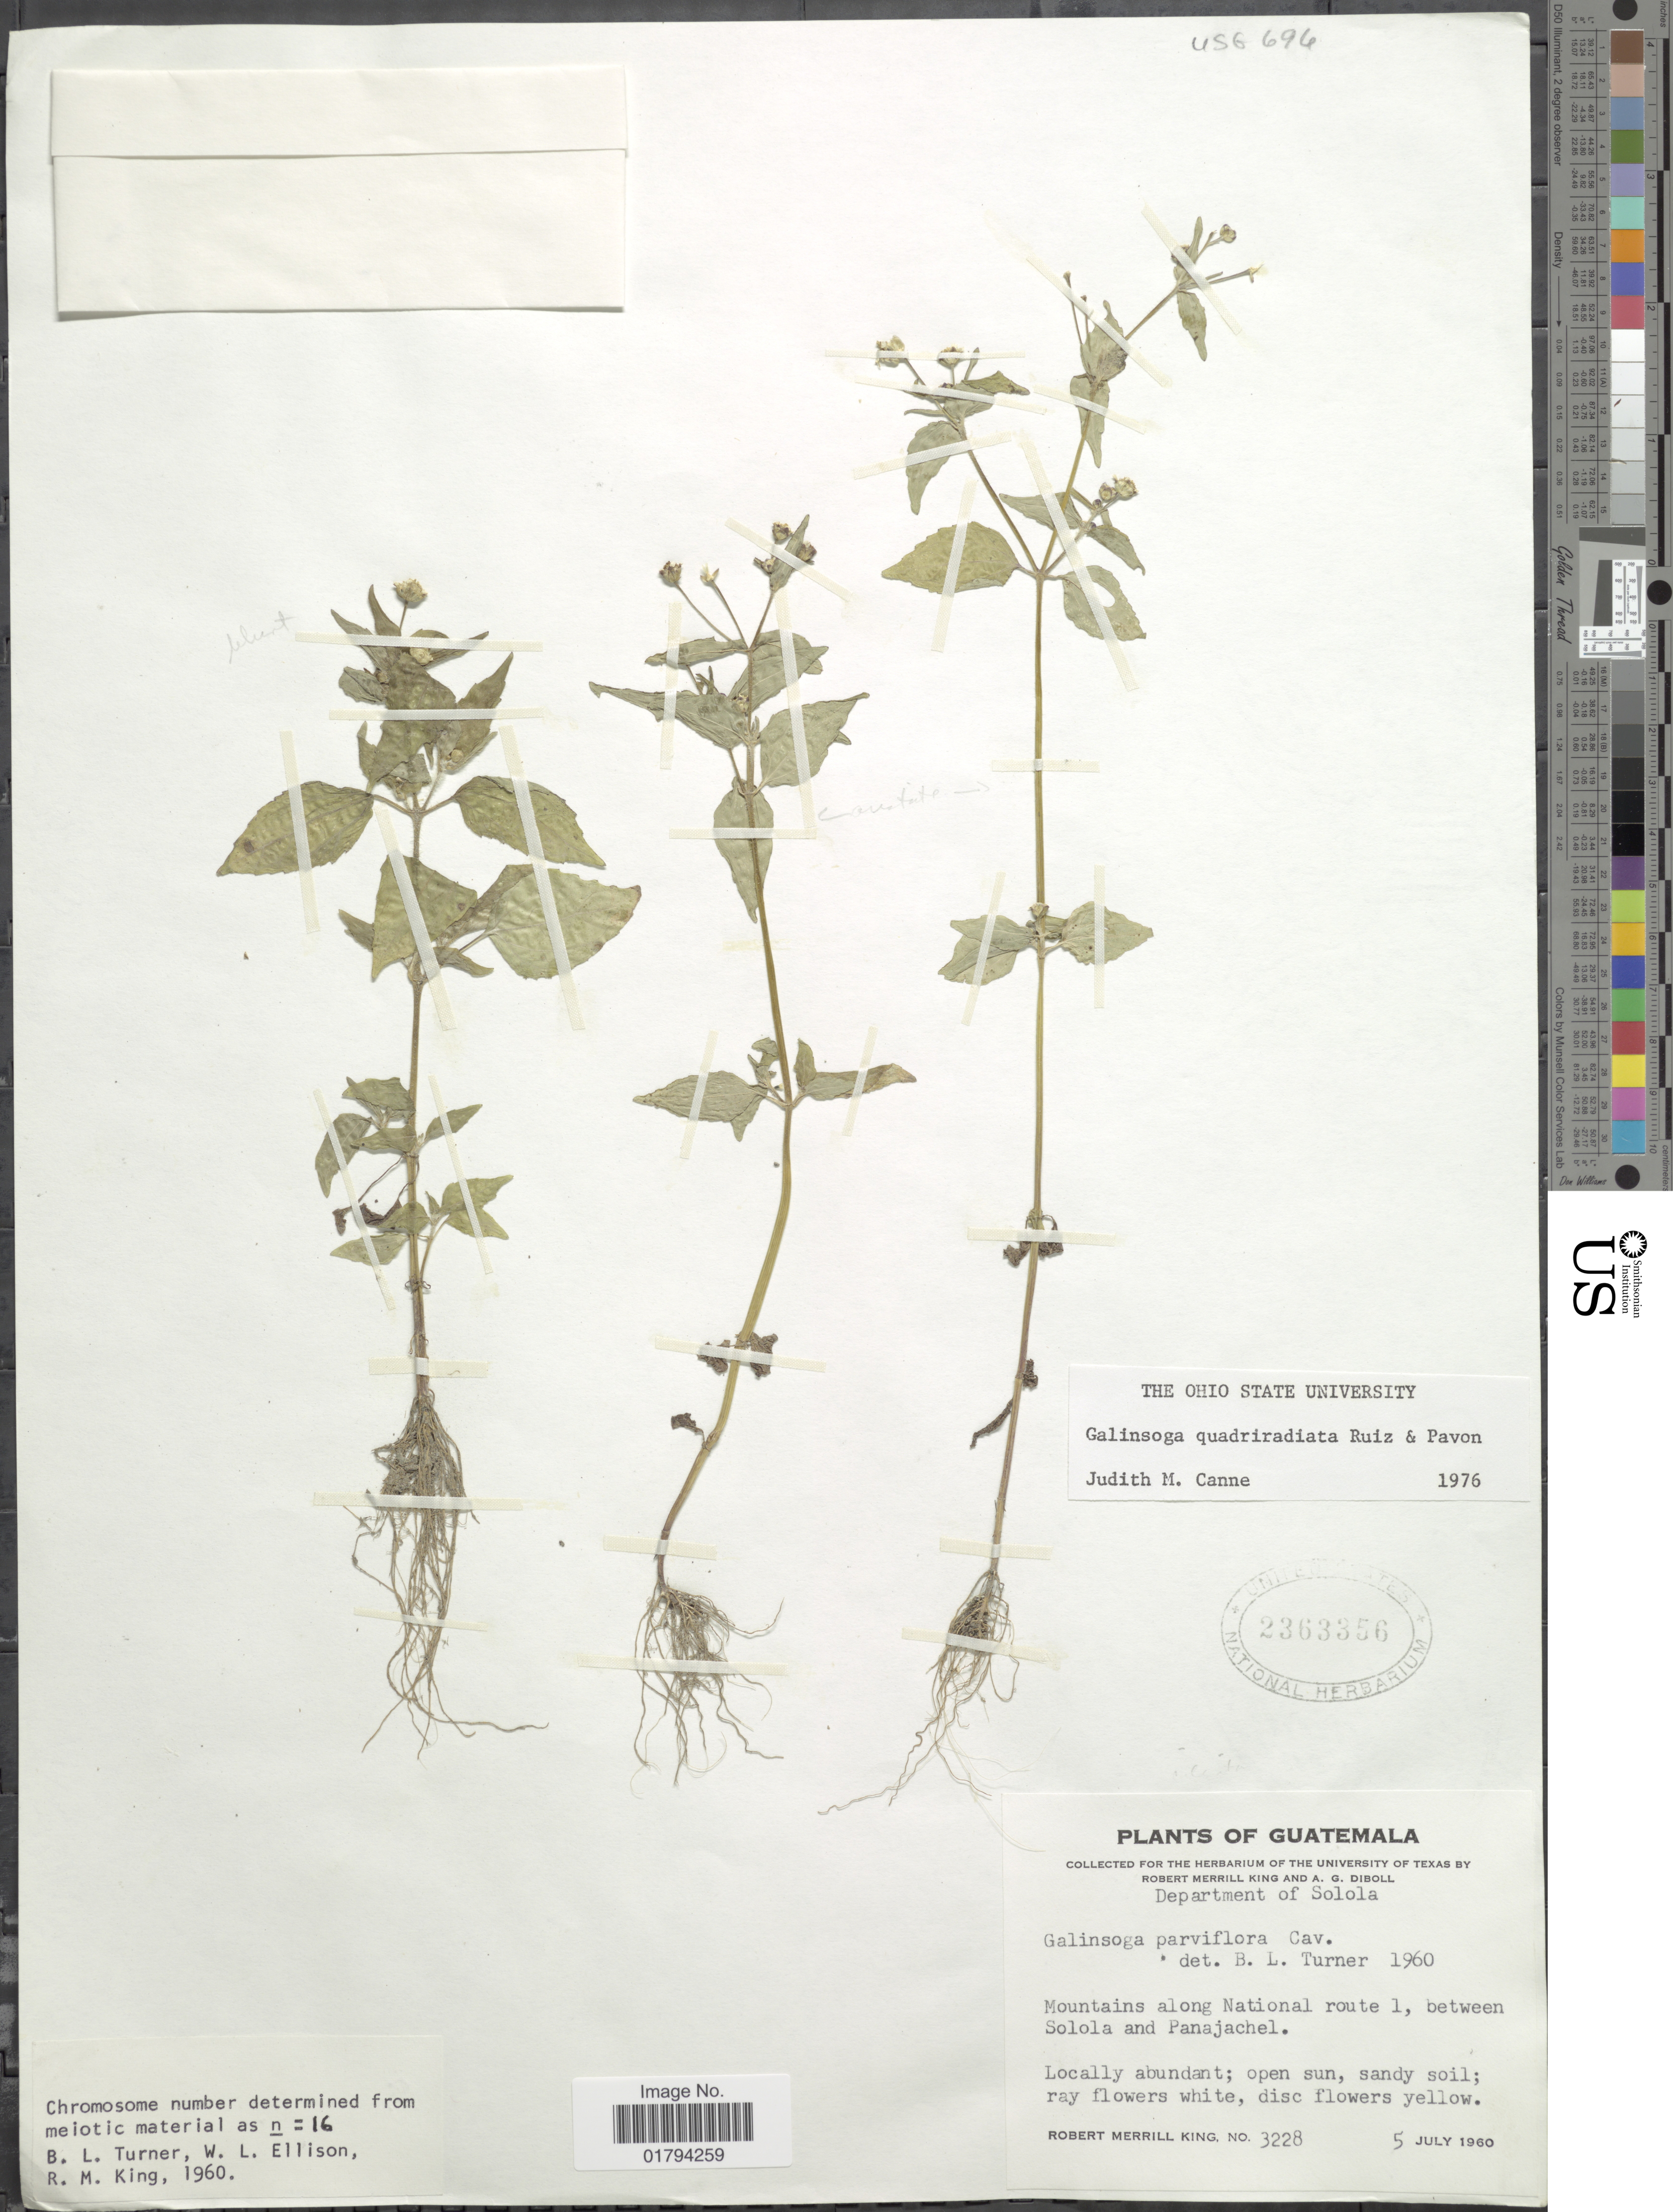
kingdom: Plantae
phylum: Tracheophyta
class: Magnoliopsida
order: Asterales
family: Asteraceae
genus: Galinsoga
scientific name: Galinsoga quadriradiata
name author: Ruiz & Pav.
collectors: R. M. King & A. Diboll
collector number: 3228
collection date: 1960-07-05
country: Guatemala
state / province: Sololá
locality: Mountains along National route 1, between Solola and Panajachel.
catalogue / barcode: US 2363356